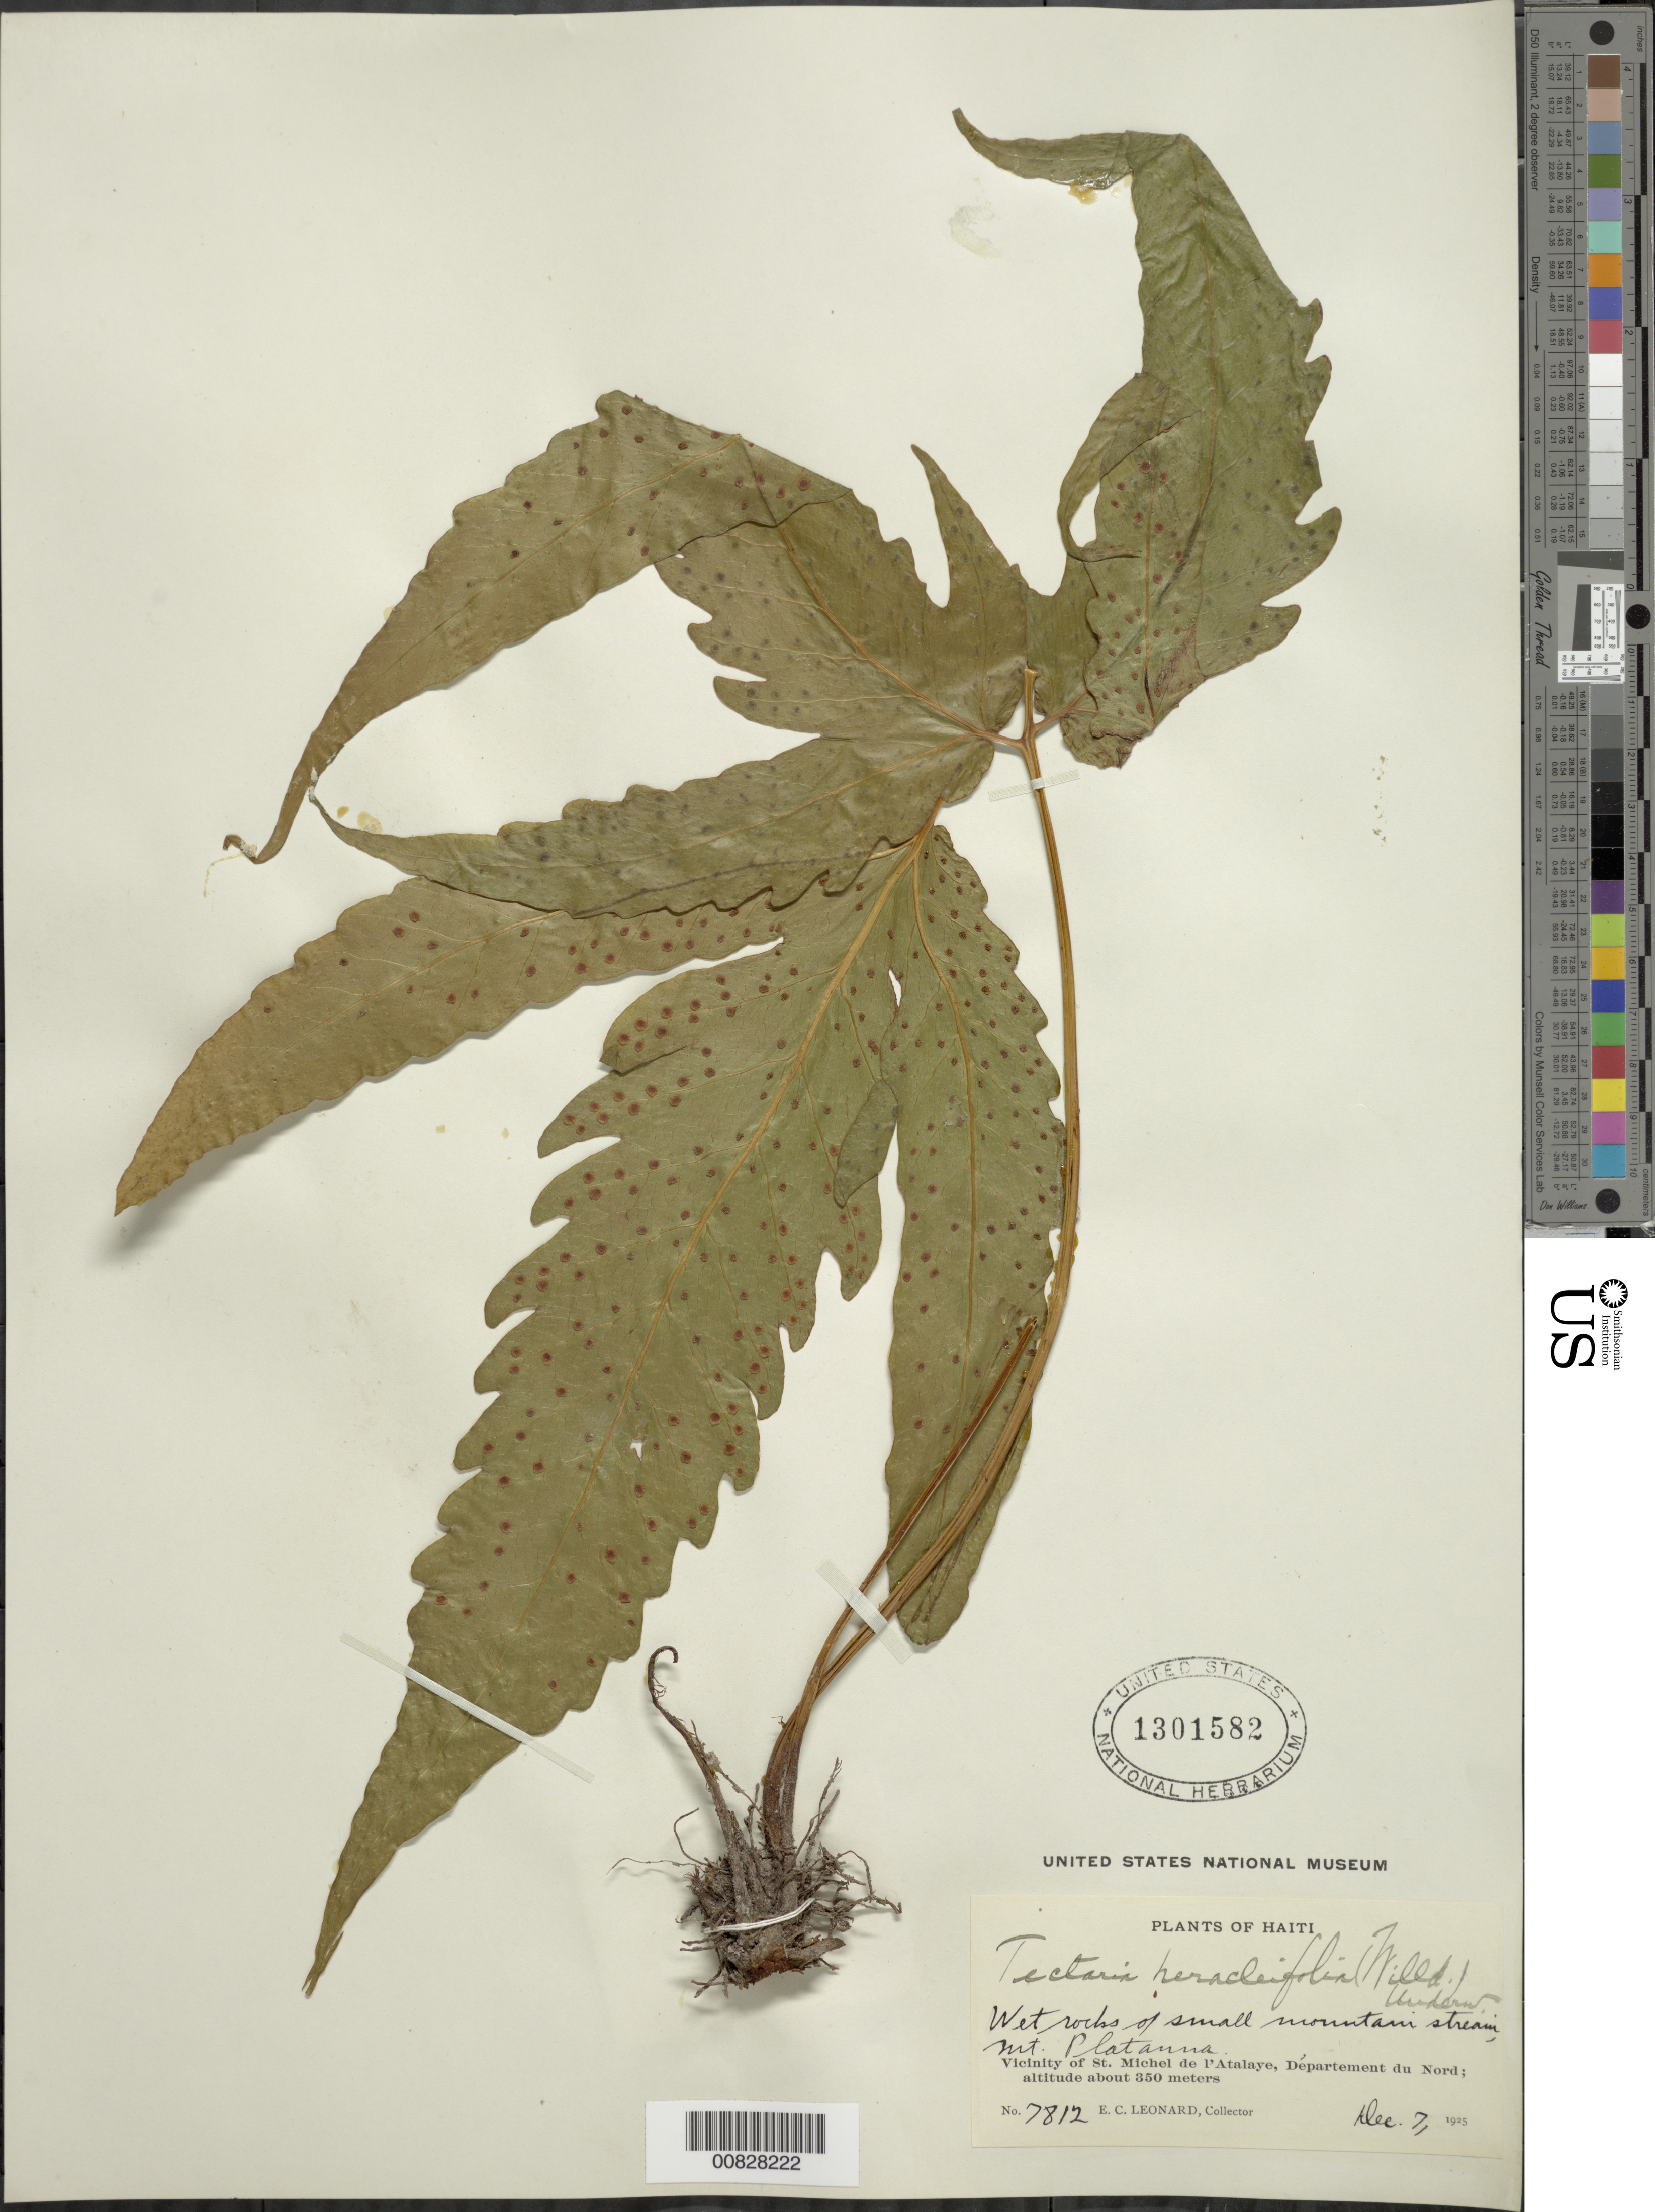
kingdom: Plantae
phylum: Tracheophyta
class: Polypodiopsida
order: Polypodiales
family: Tectariaceae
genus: Tectaria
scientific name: Tectaria heracleifolia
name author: (Willd.) Underw.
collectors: E. C. Leonard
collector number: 7812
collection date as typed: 07 Dec 1925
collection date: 1925-12-07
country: Haiti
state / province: Nord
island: Hispaniola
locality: St. Michel de l'Atalaye, Mt.Platanna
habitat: Wet rocks of small mountain stream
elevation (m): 350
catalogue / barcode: US 1301582